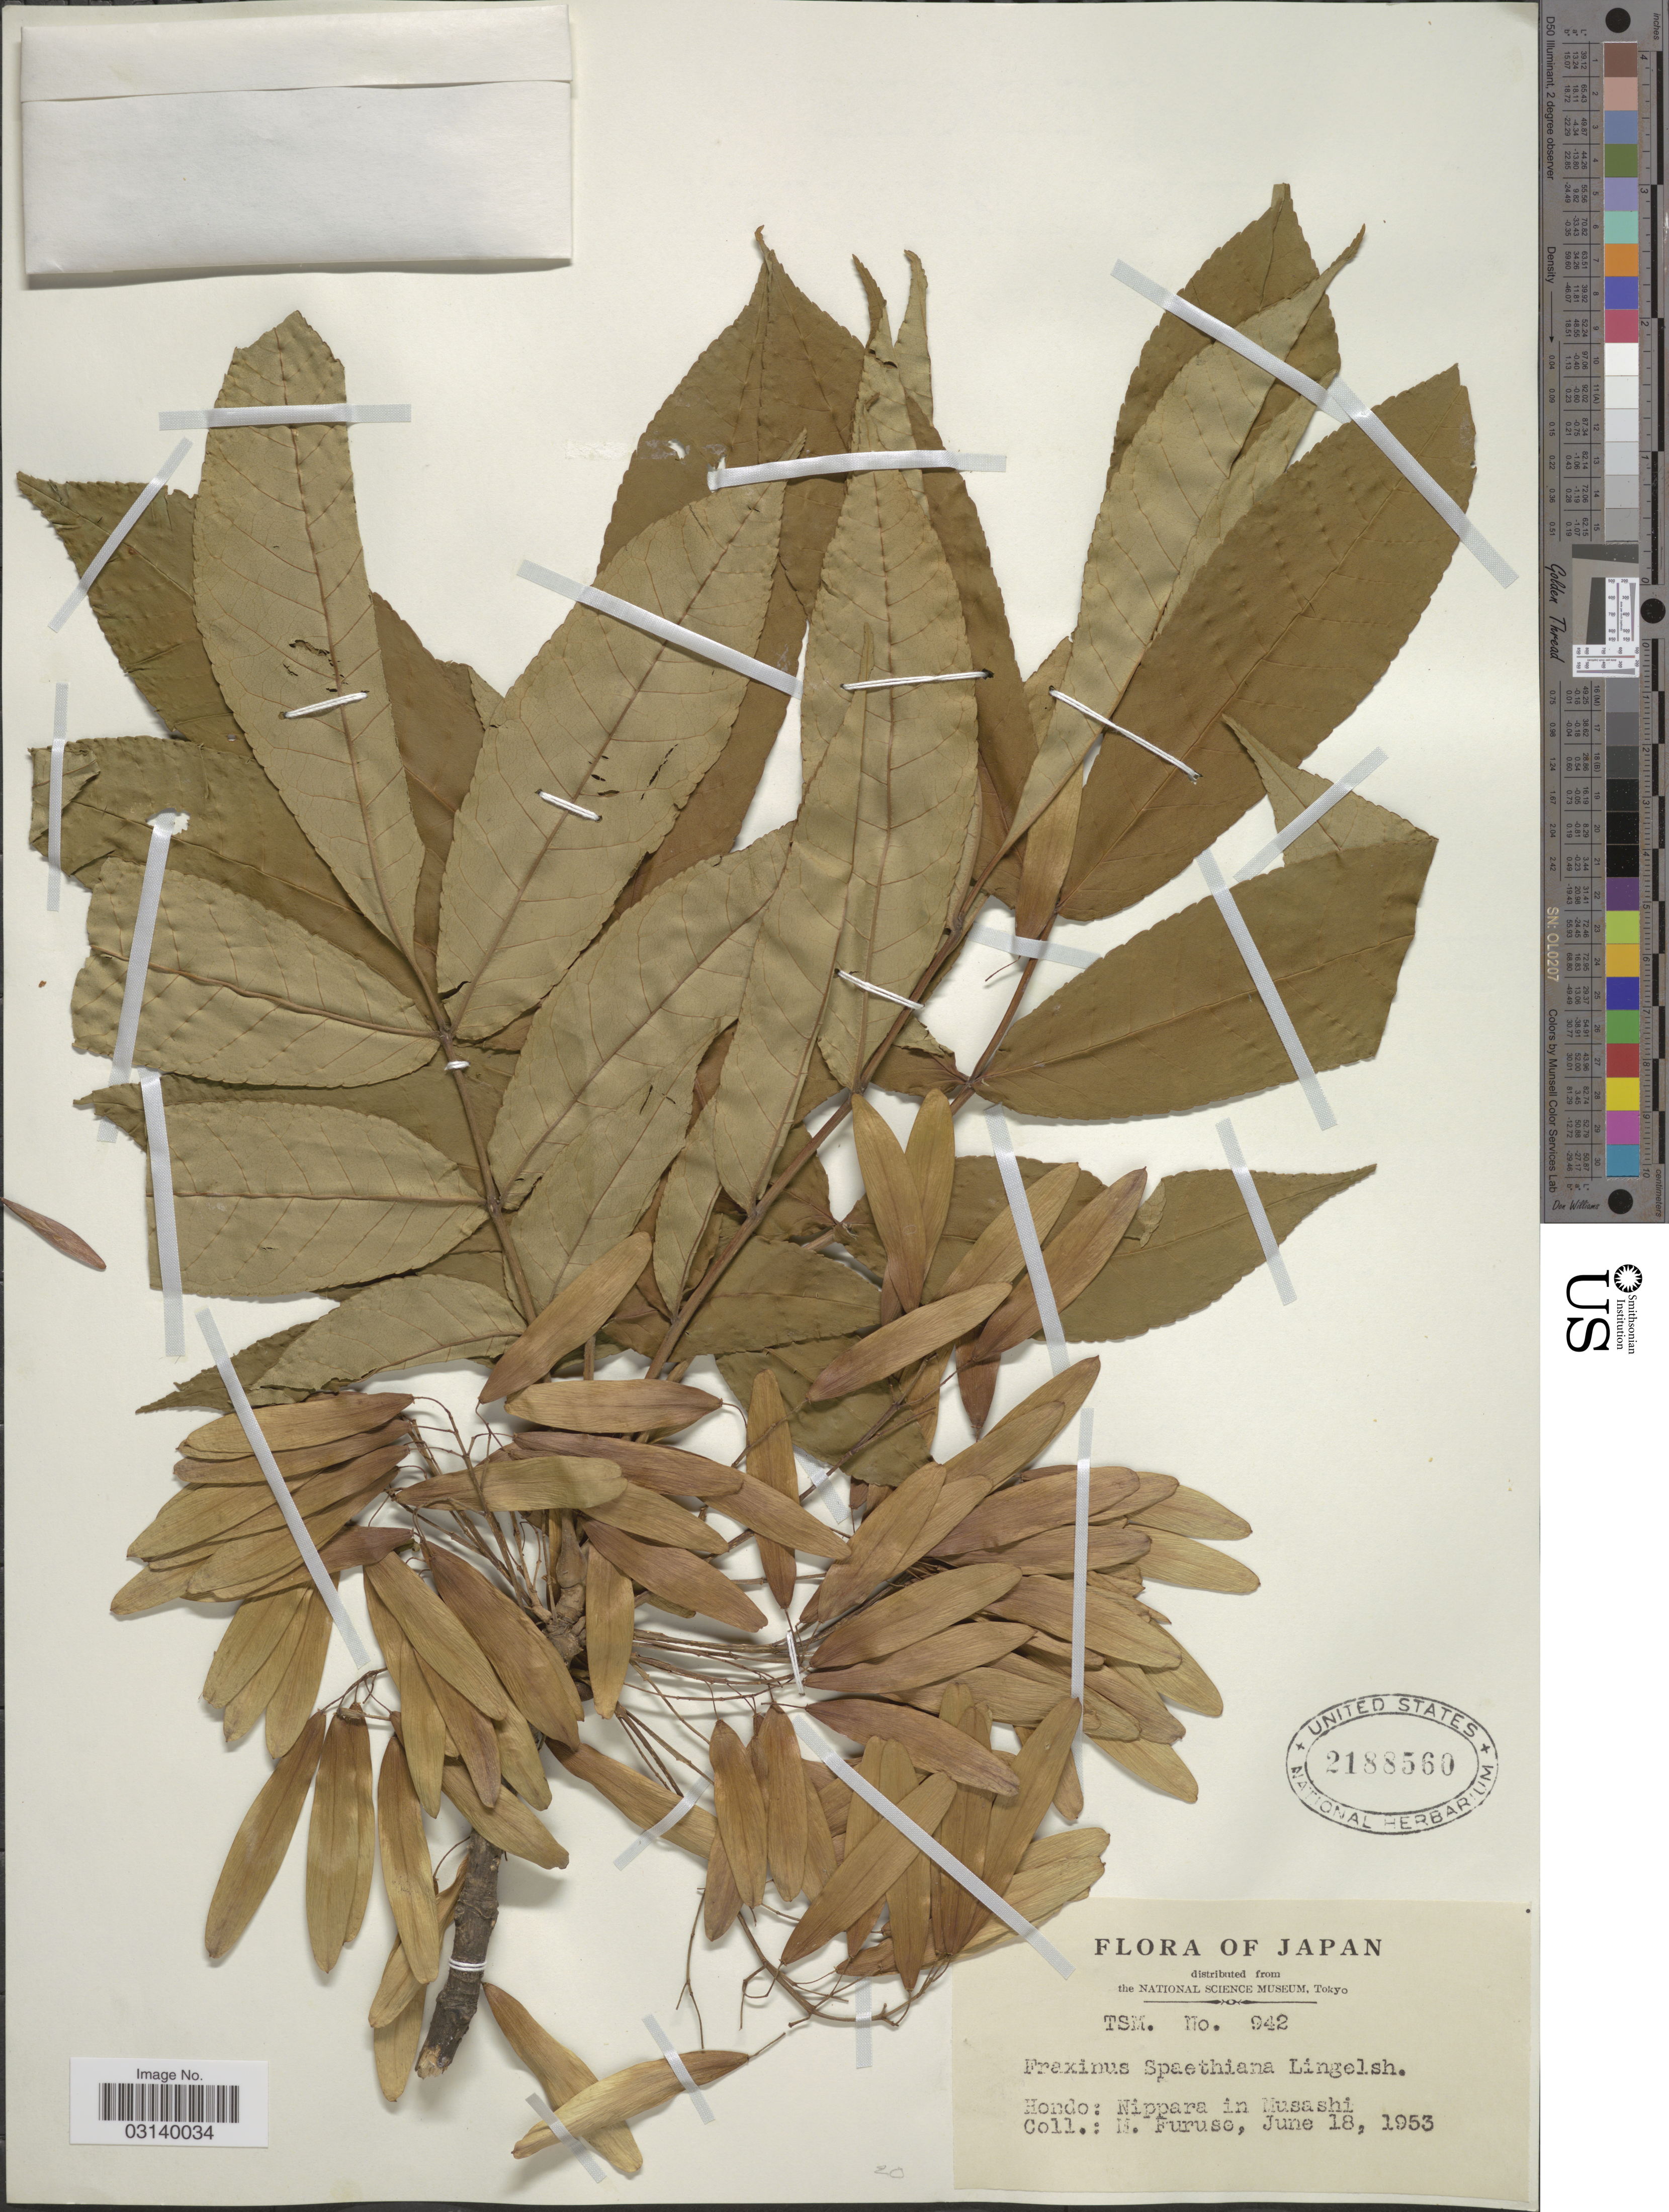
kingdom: Plantae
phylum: Tracheophyta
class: Magnoliopsida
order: Lamiales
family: Oleaceae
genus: Fraxinus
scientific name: Fraxinus spaethiana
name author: Lingelsh.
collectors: M. Furuse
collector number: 942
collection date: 1953-06-18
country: Japan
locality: Hondo: Nippara in Musashi.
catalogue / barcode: US 2188560